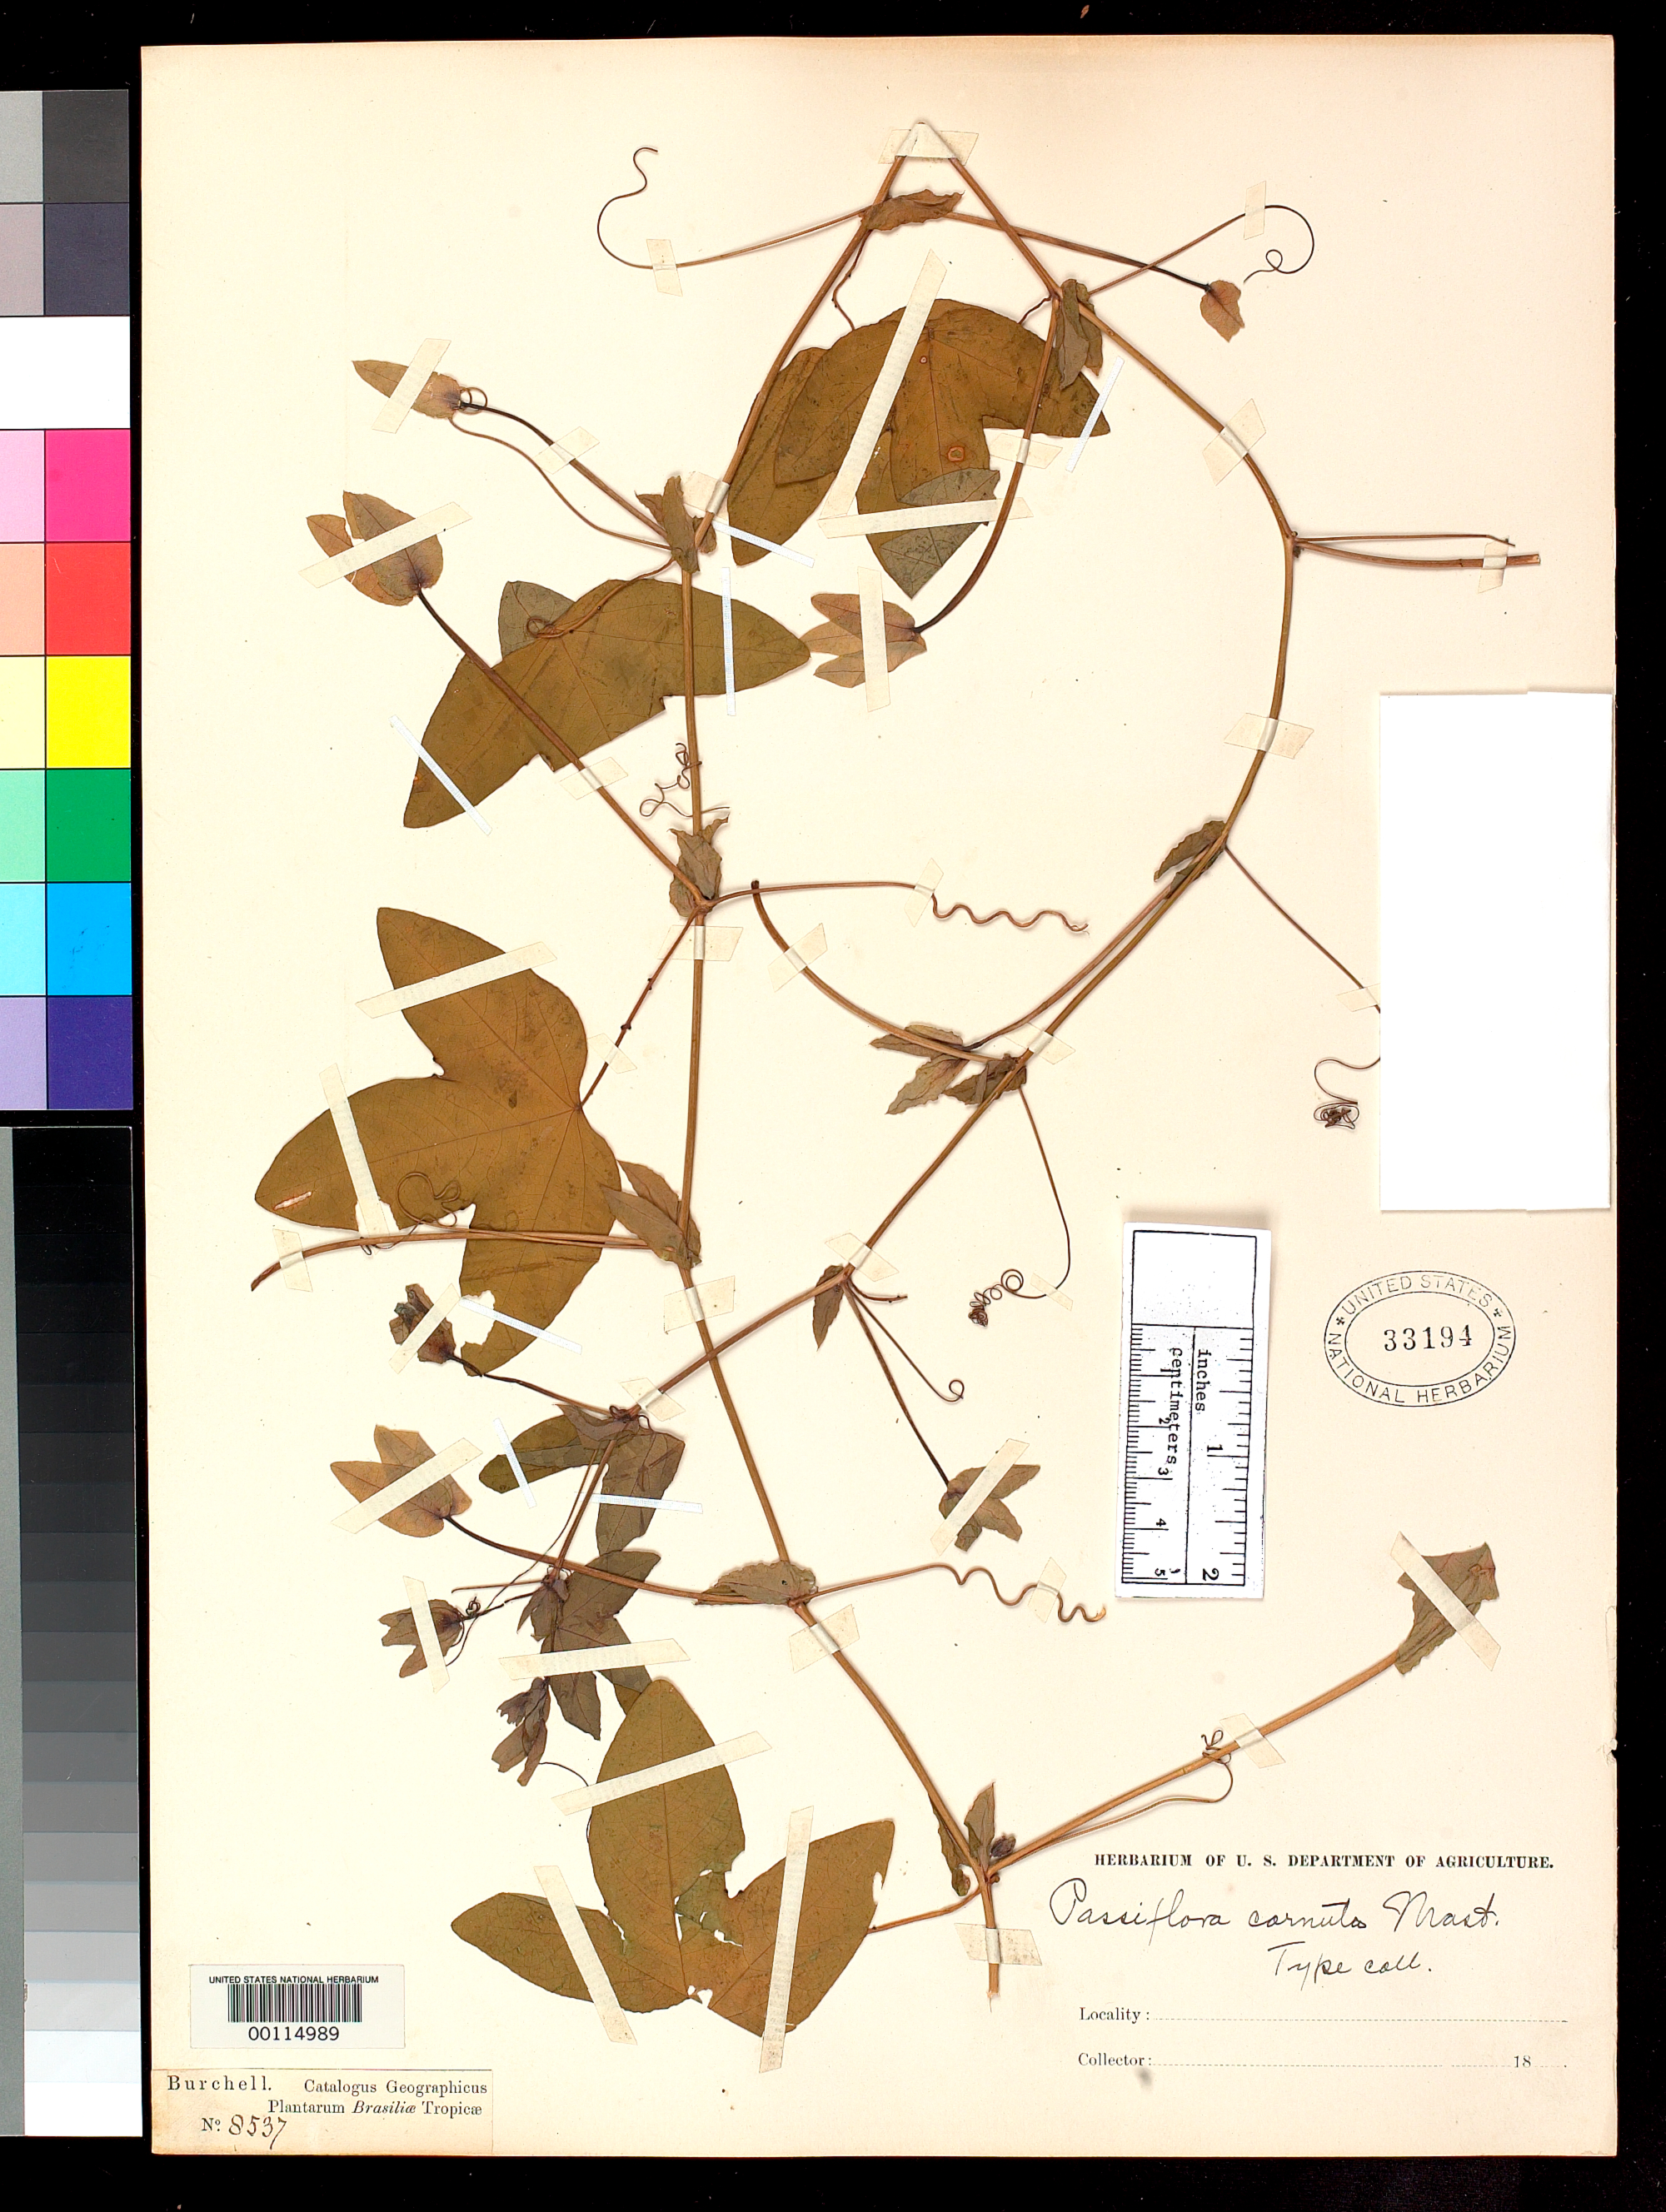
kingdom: Plantae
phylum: Tracheophyta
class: Magnoliopsida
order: Malpighiales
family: Passifloraceae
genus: Passiflora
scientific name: Passiflora cornuta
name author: Mast. in Mart.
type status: Type Collection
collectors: W. J. Burchell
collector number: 8537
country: Brazil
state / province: Goiás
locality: Inter Porto Imperial et Lunie, ad flum Tocantins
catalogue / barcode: US 33194